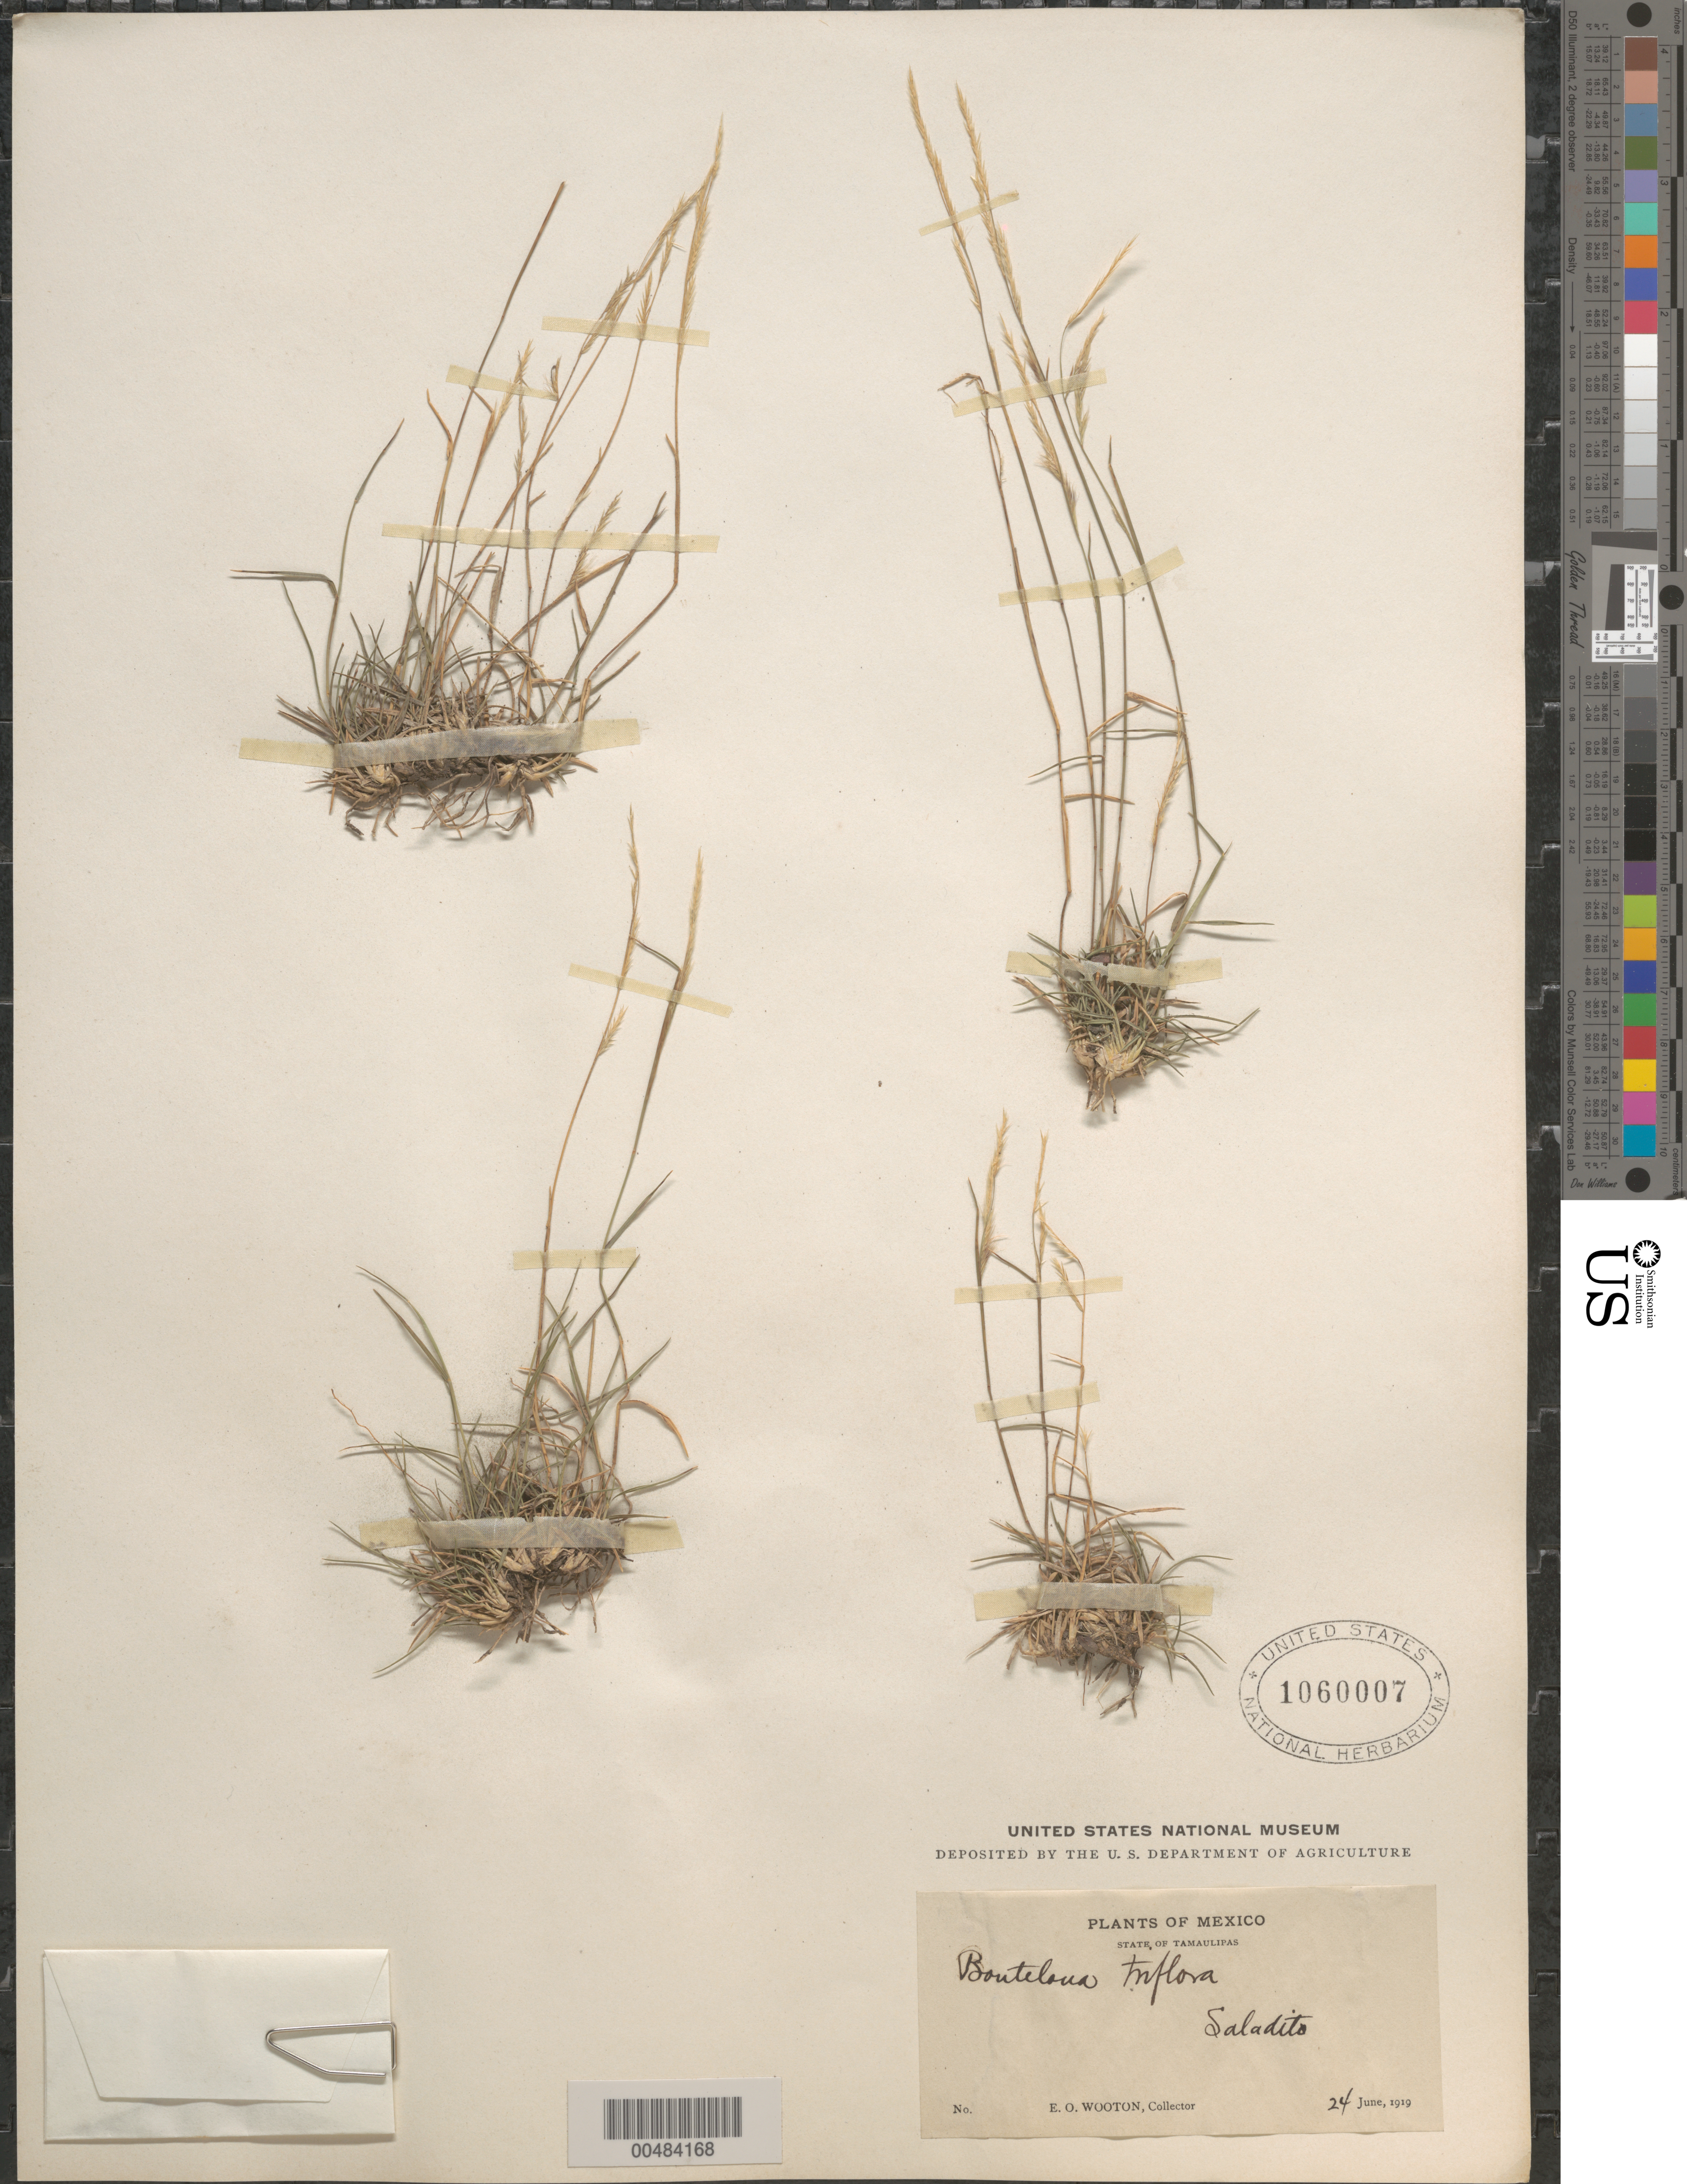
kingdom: Plantae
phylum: Tracheophyta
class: Liliopsida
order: Poales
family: Poaceae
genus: Bouteloua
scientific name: Bouteloua trifida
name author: Thurb.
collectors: E. O. Wooton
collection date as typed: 24 Jun 1919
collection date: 1919-06-24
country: Mexico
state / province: Tamaulipas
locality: Saladito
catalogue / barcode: US 1060007